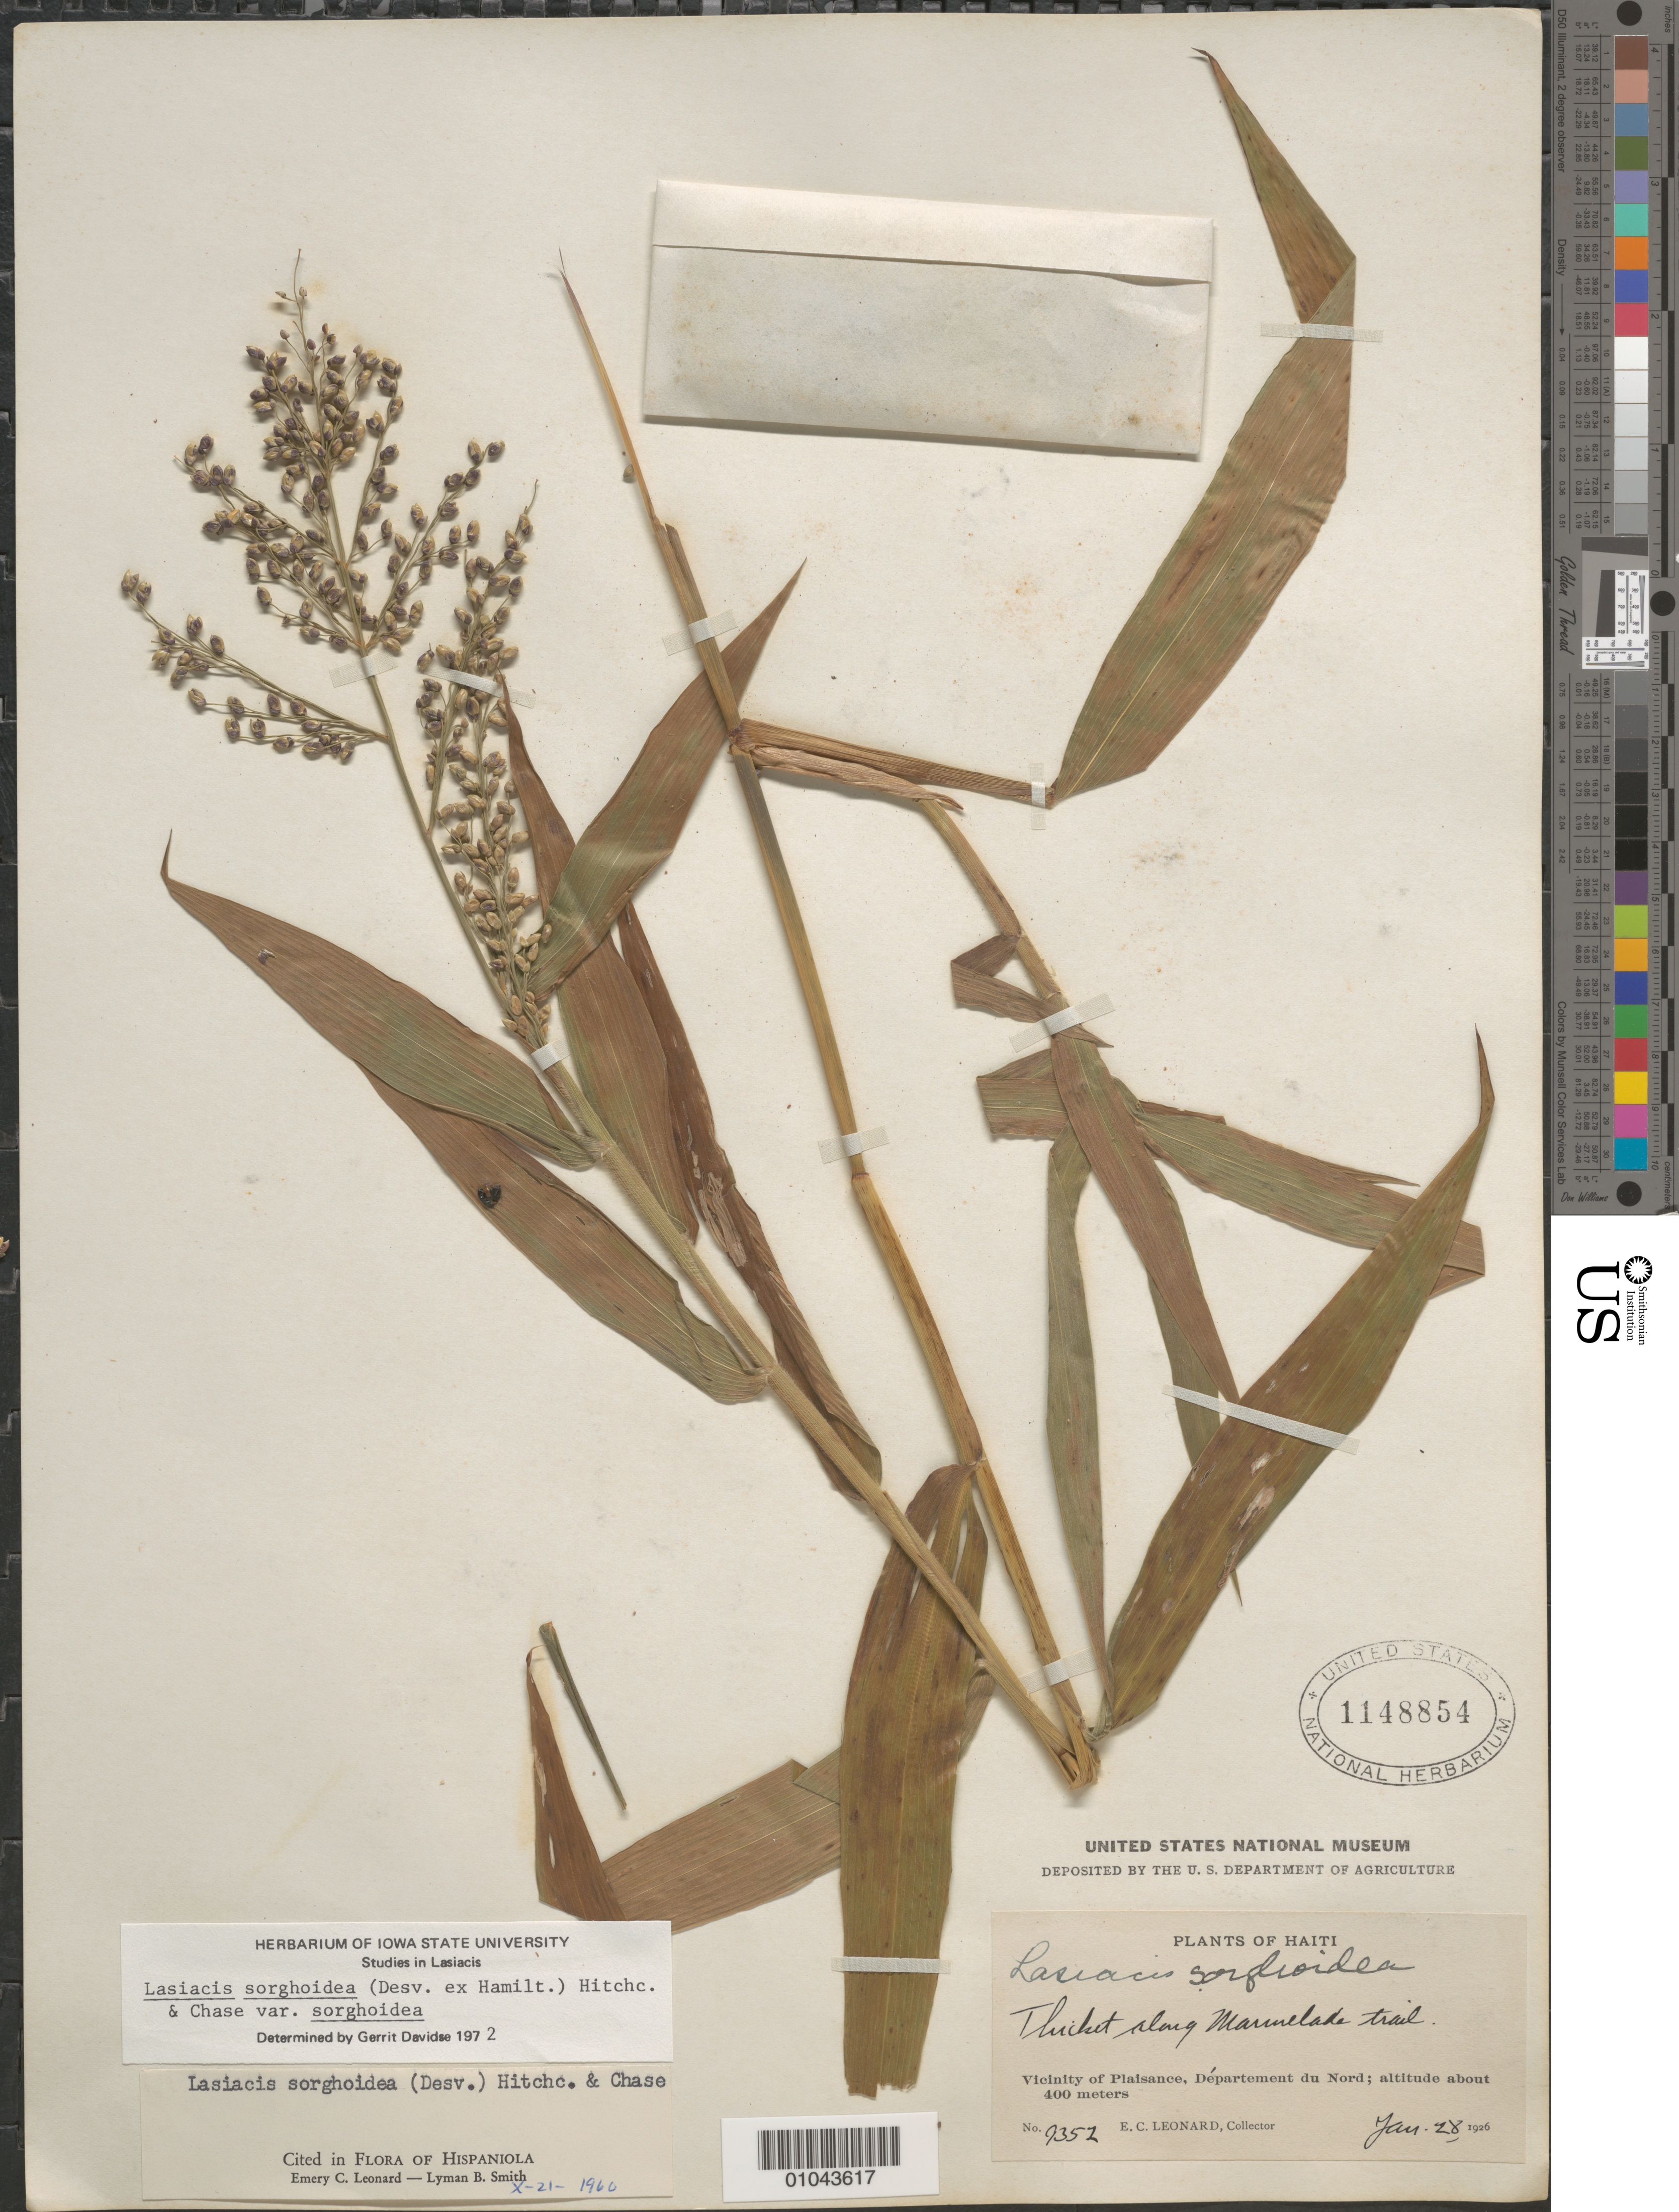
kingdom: Plantae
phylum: Tracheophyta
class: Liliopsida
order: Poales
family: Poaceae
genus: Lasiacis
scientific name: Lasiacis sorghoidea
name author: (Desv. ex Ham.) Hitchc. & Chase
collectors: E. C. Leonard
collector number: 9352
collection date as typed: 28 Jan 1926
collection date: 1926-01-28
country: Haiti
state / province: Nord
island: Hispaniola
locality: Vicinity of Plaisance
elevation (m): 400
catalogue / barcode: US 1148854